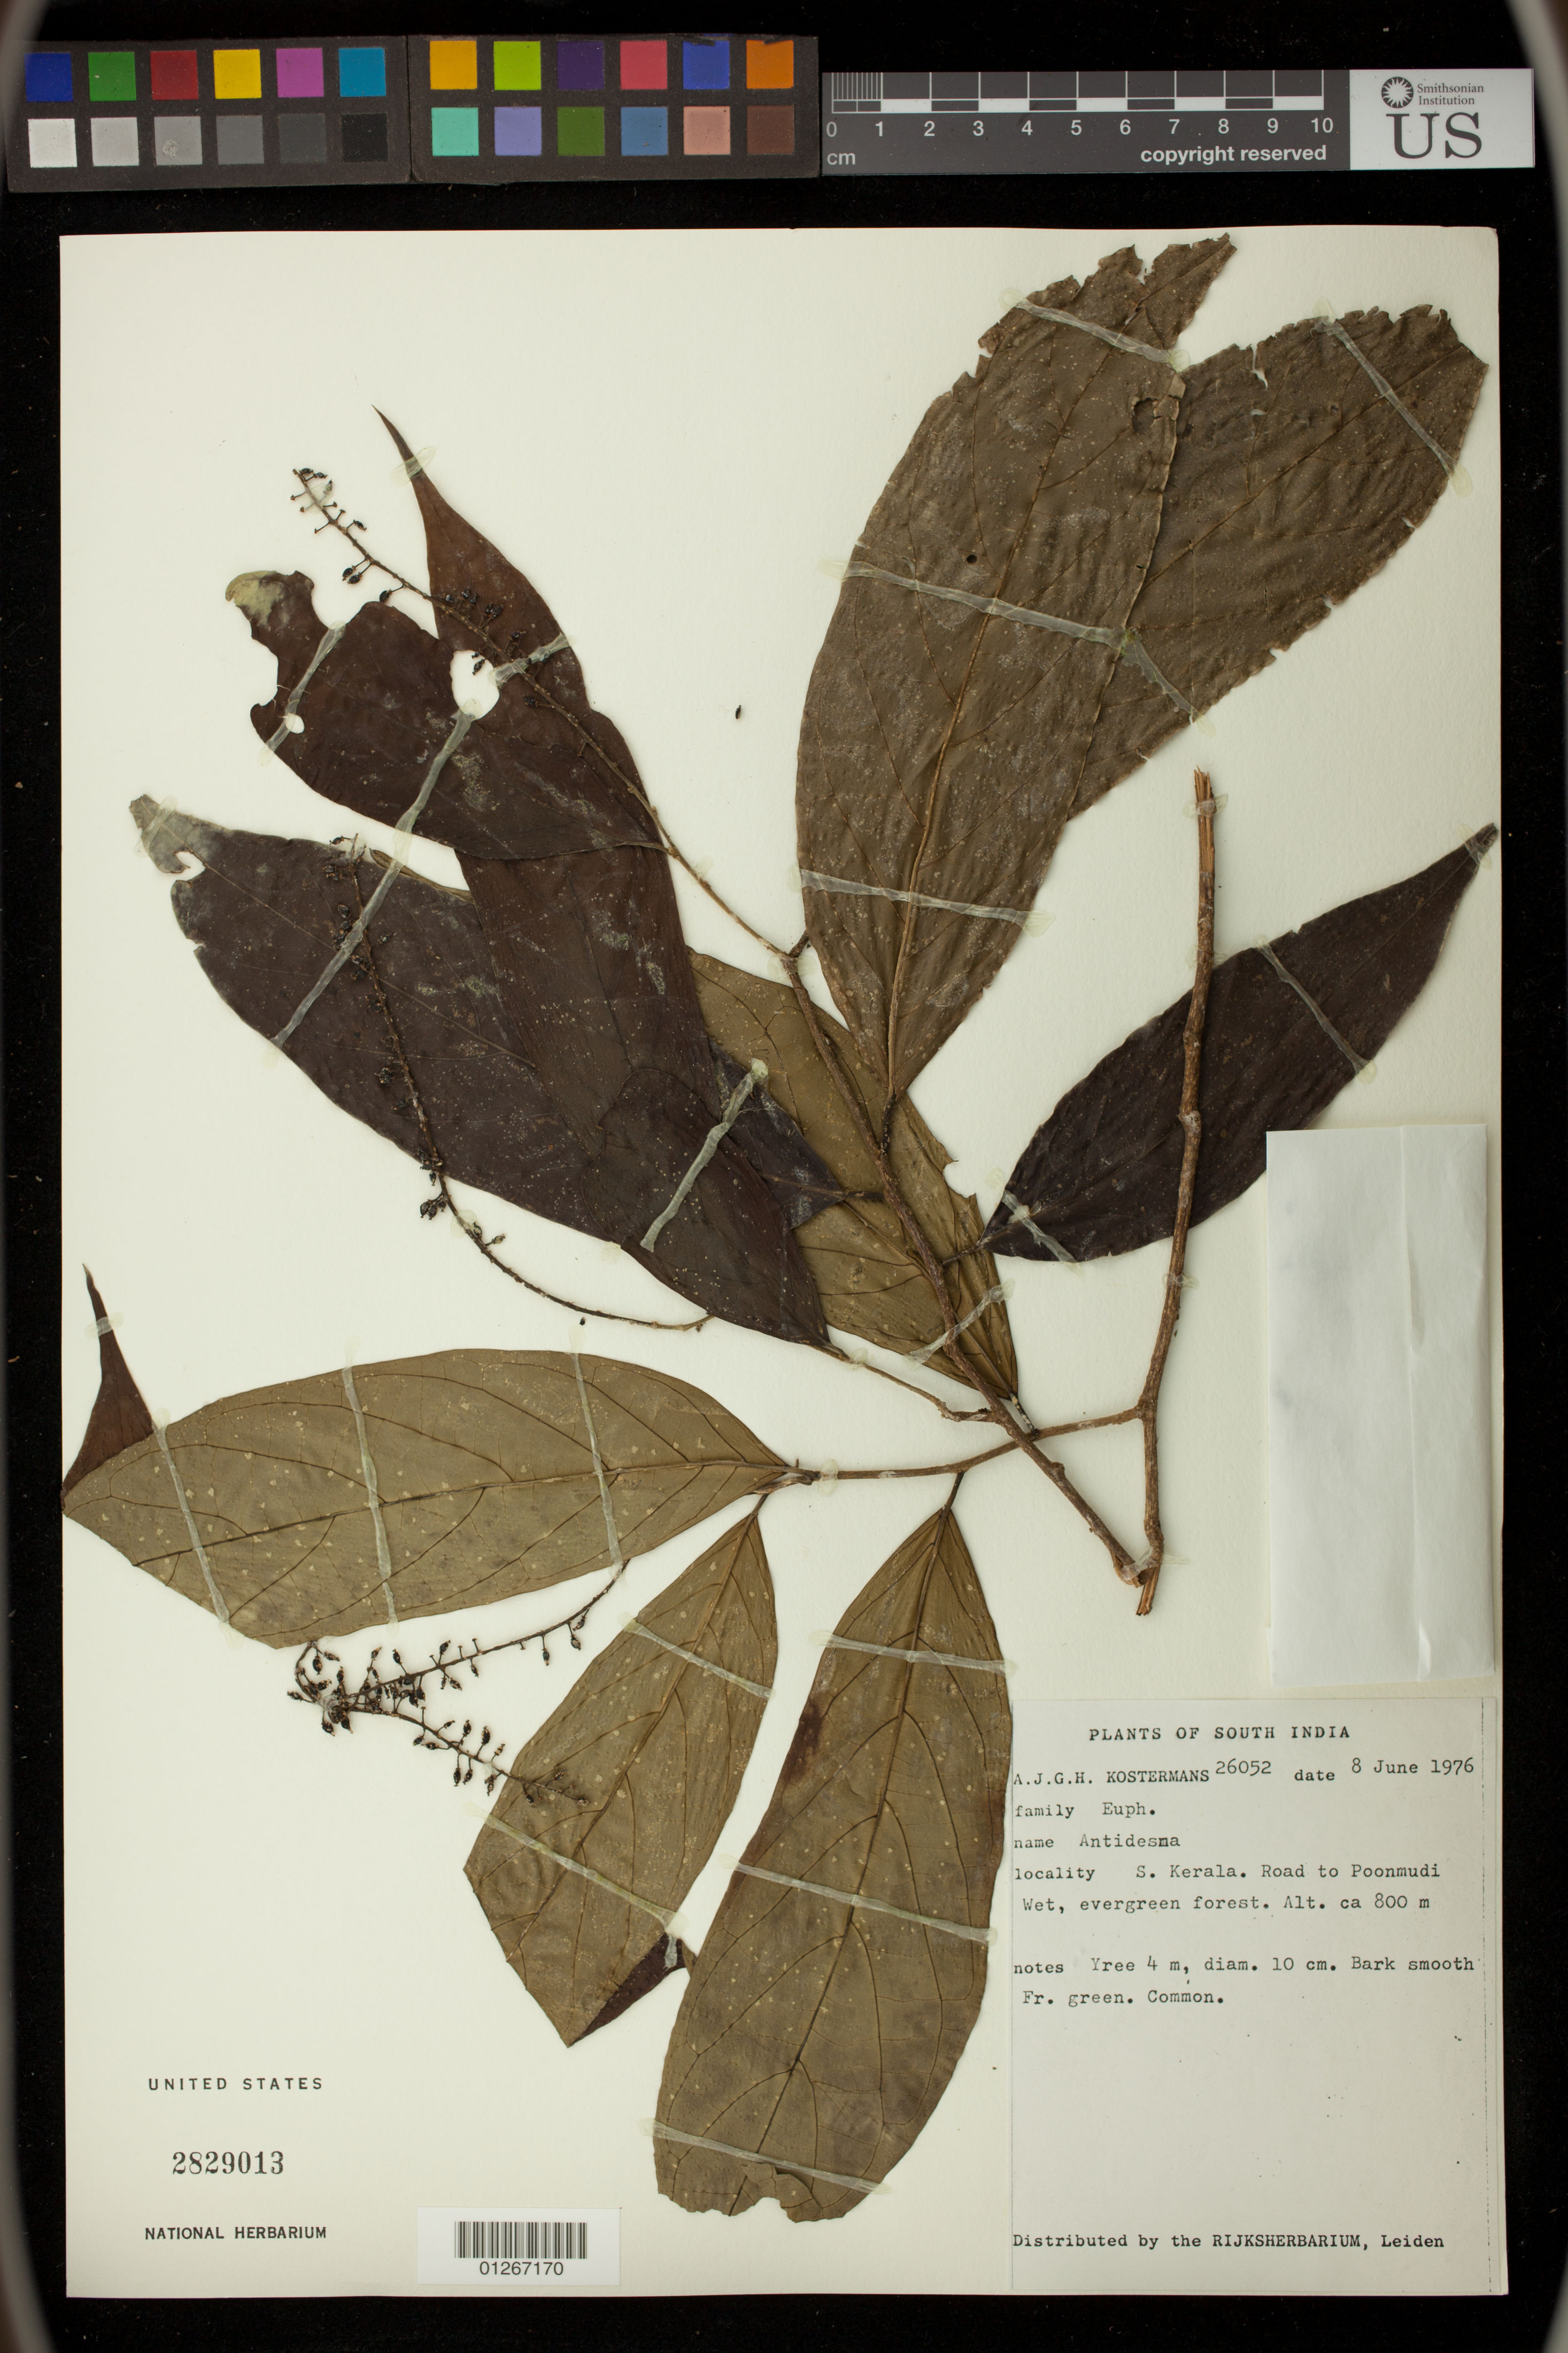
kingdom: Plantae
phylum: Tracheophyta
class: Magnoliopsida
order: Malpighiales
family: Phyllanthaceae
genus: Antidesma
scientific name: Antidesma sp.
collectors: A. J. G. Kostermans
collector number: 26052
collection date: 1976-06-08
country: India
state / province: Kerala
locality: South India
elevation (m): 800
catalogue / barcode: US 2829013